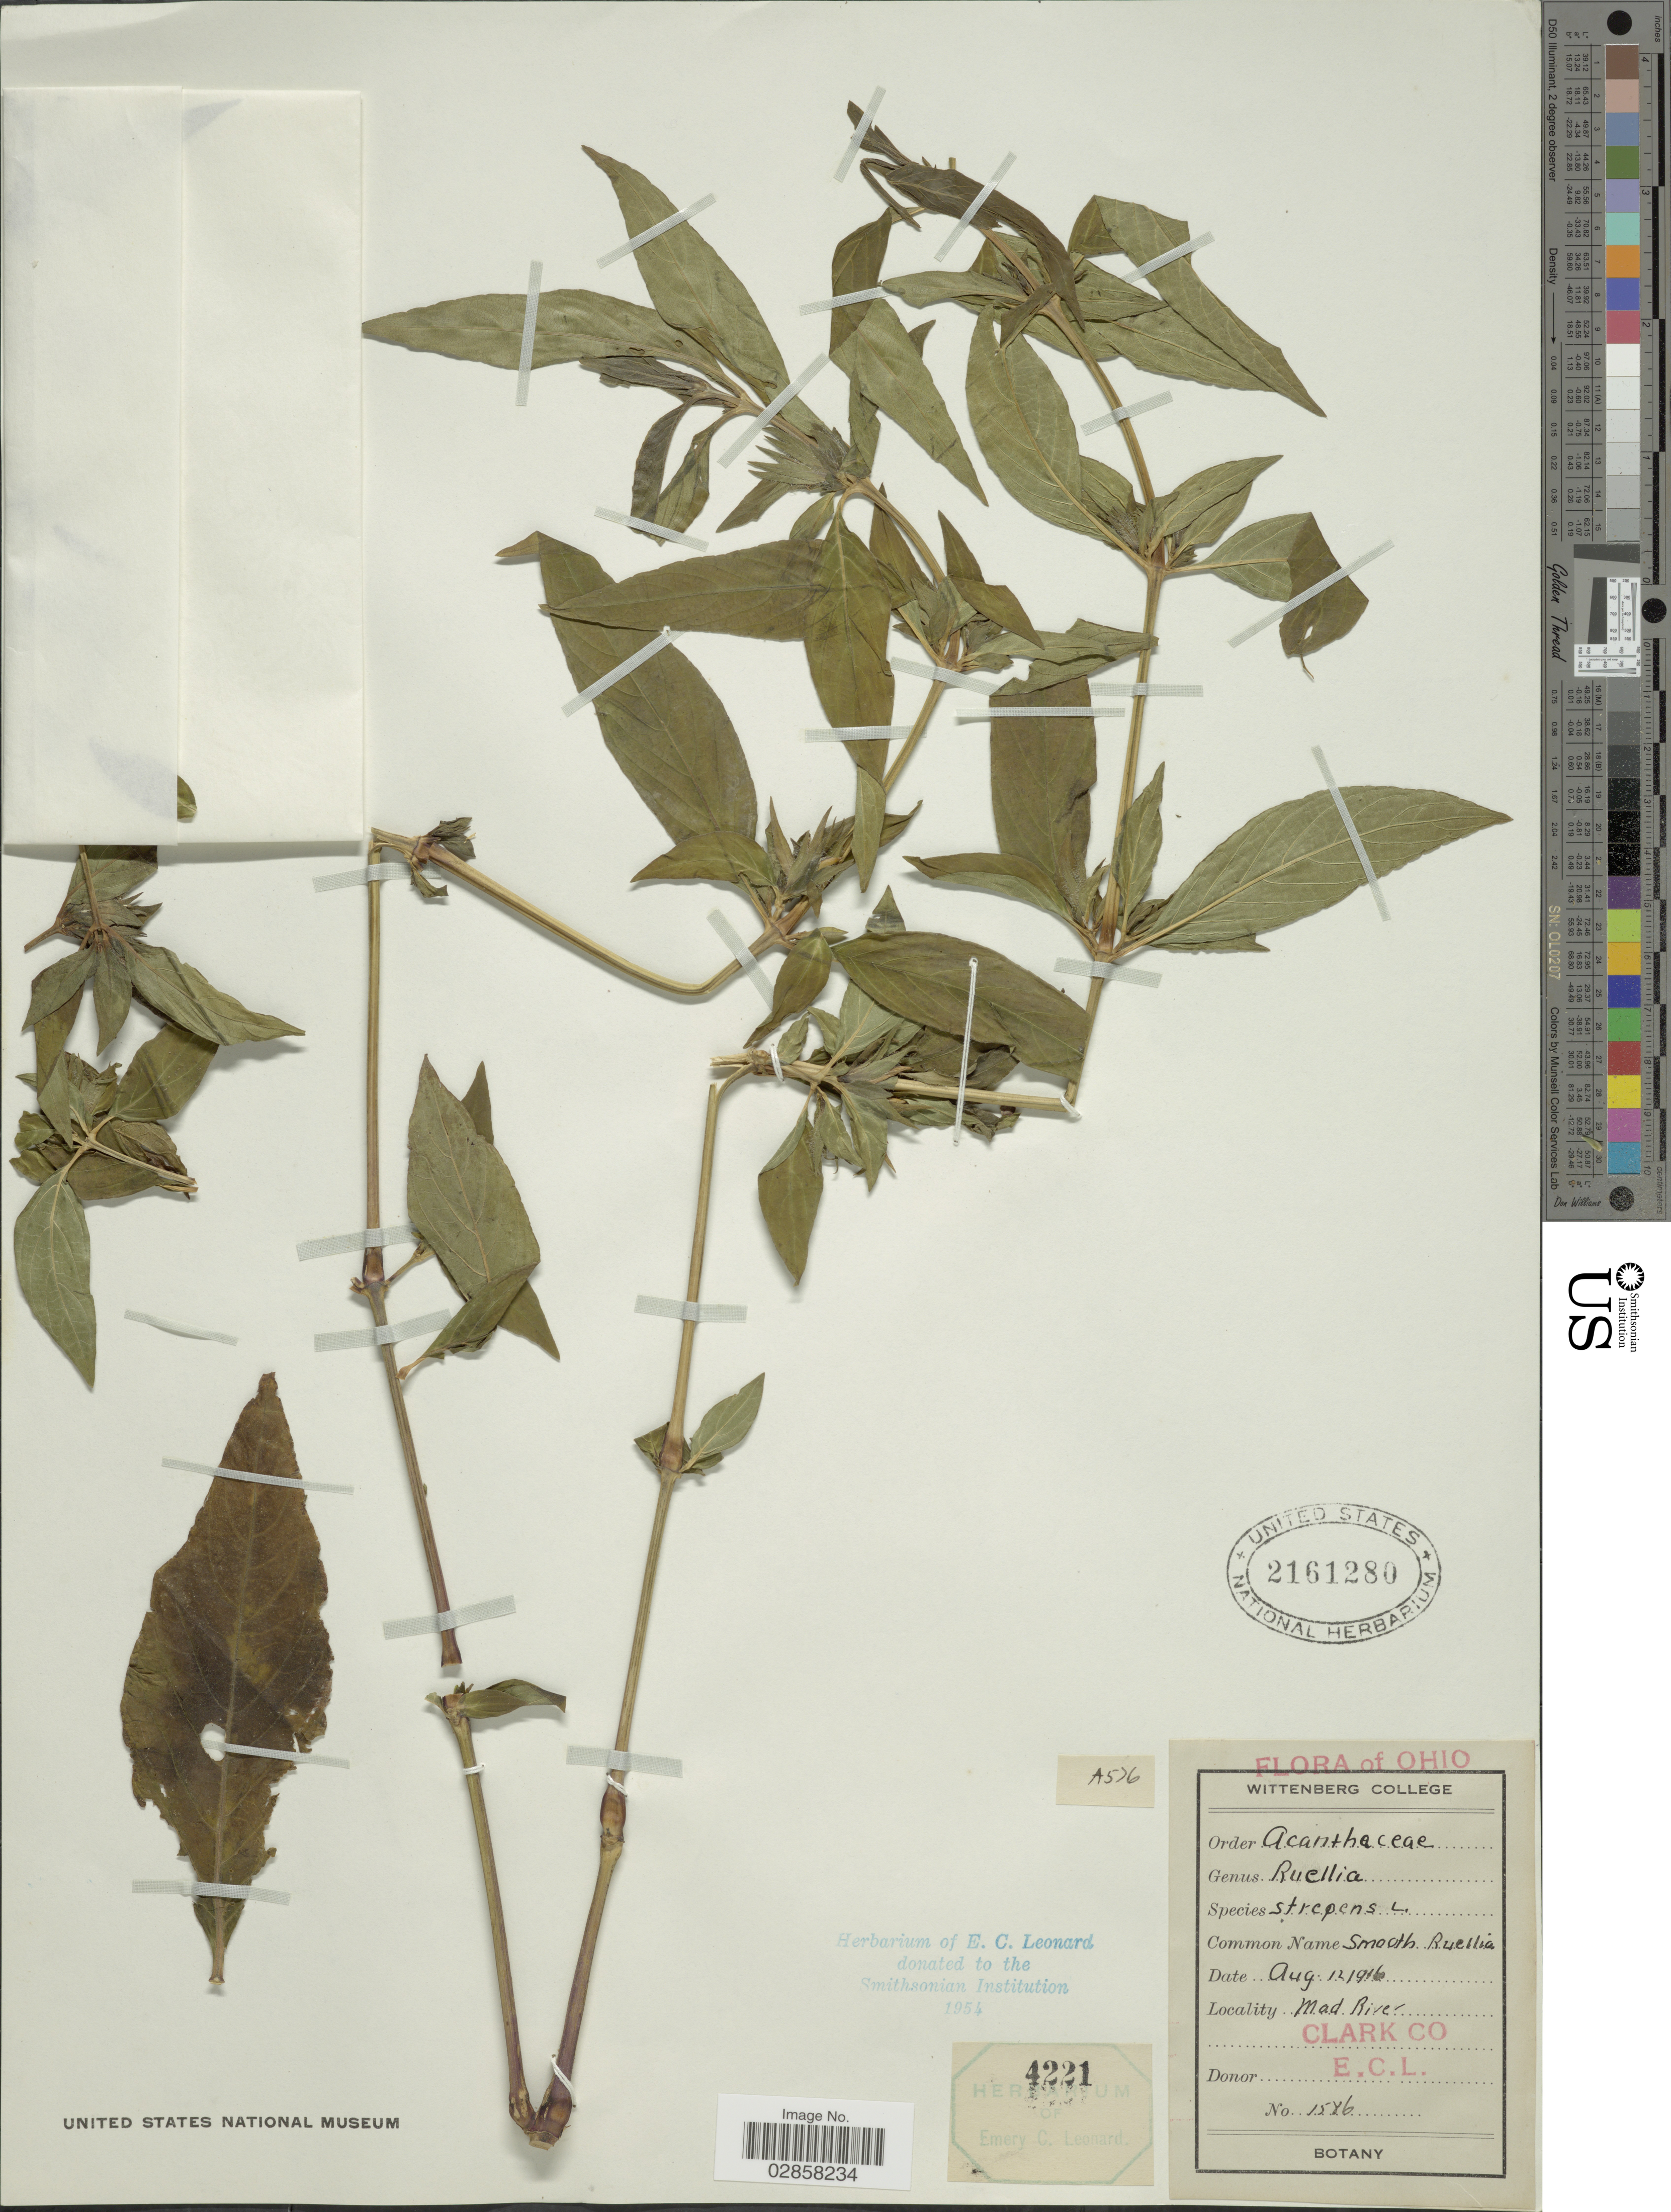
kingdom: Plantae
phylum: Tracheophyta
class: Magnoliopsida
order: Lamiales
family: Acanthaceae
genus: Ruellia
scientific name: Ruellia strepens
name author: L.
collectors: E. C. Leonard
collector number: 1586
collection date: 1916-08-12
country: United States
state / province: Ohio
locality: Mad River. Clark Co.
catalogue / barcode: US 2161280